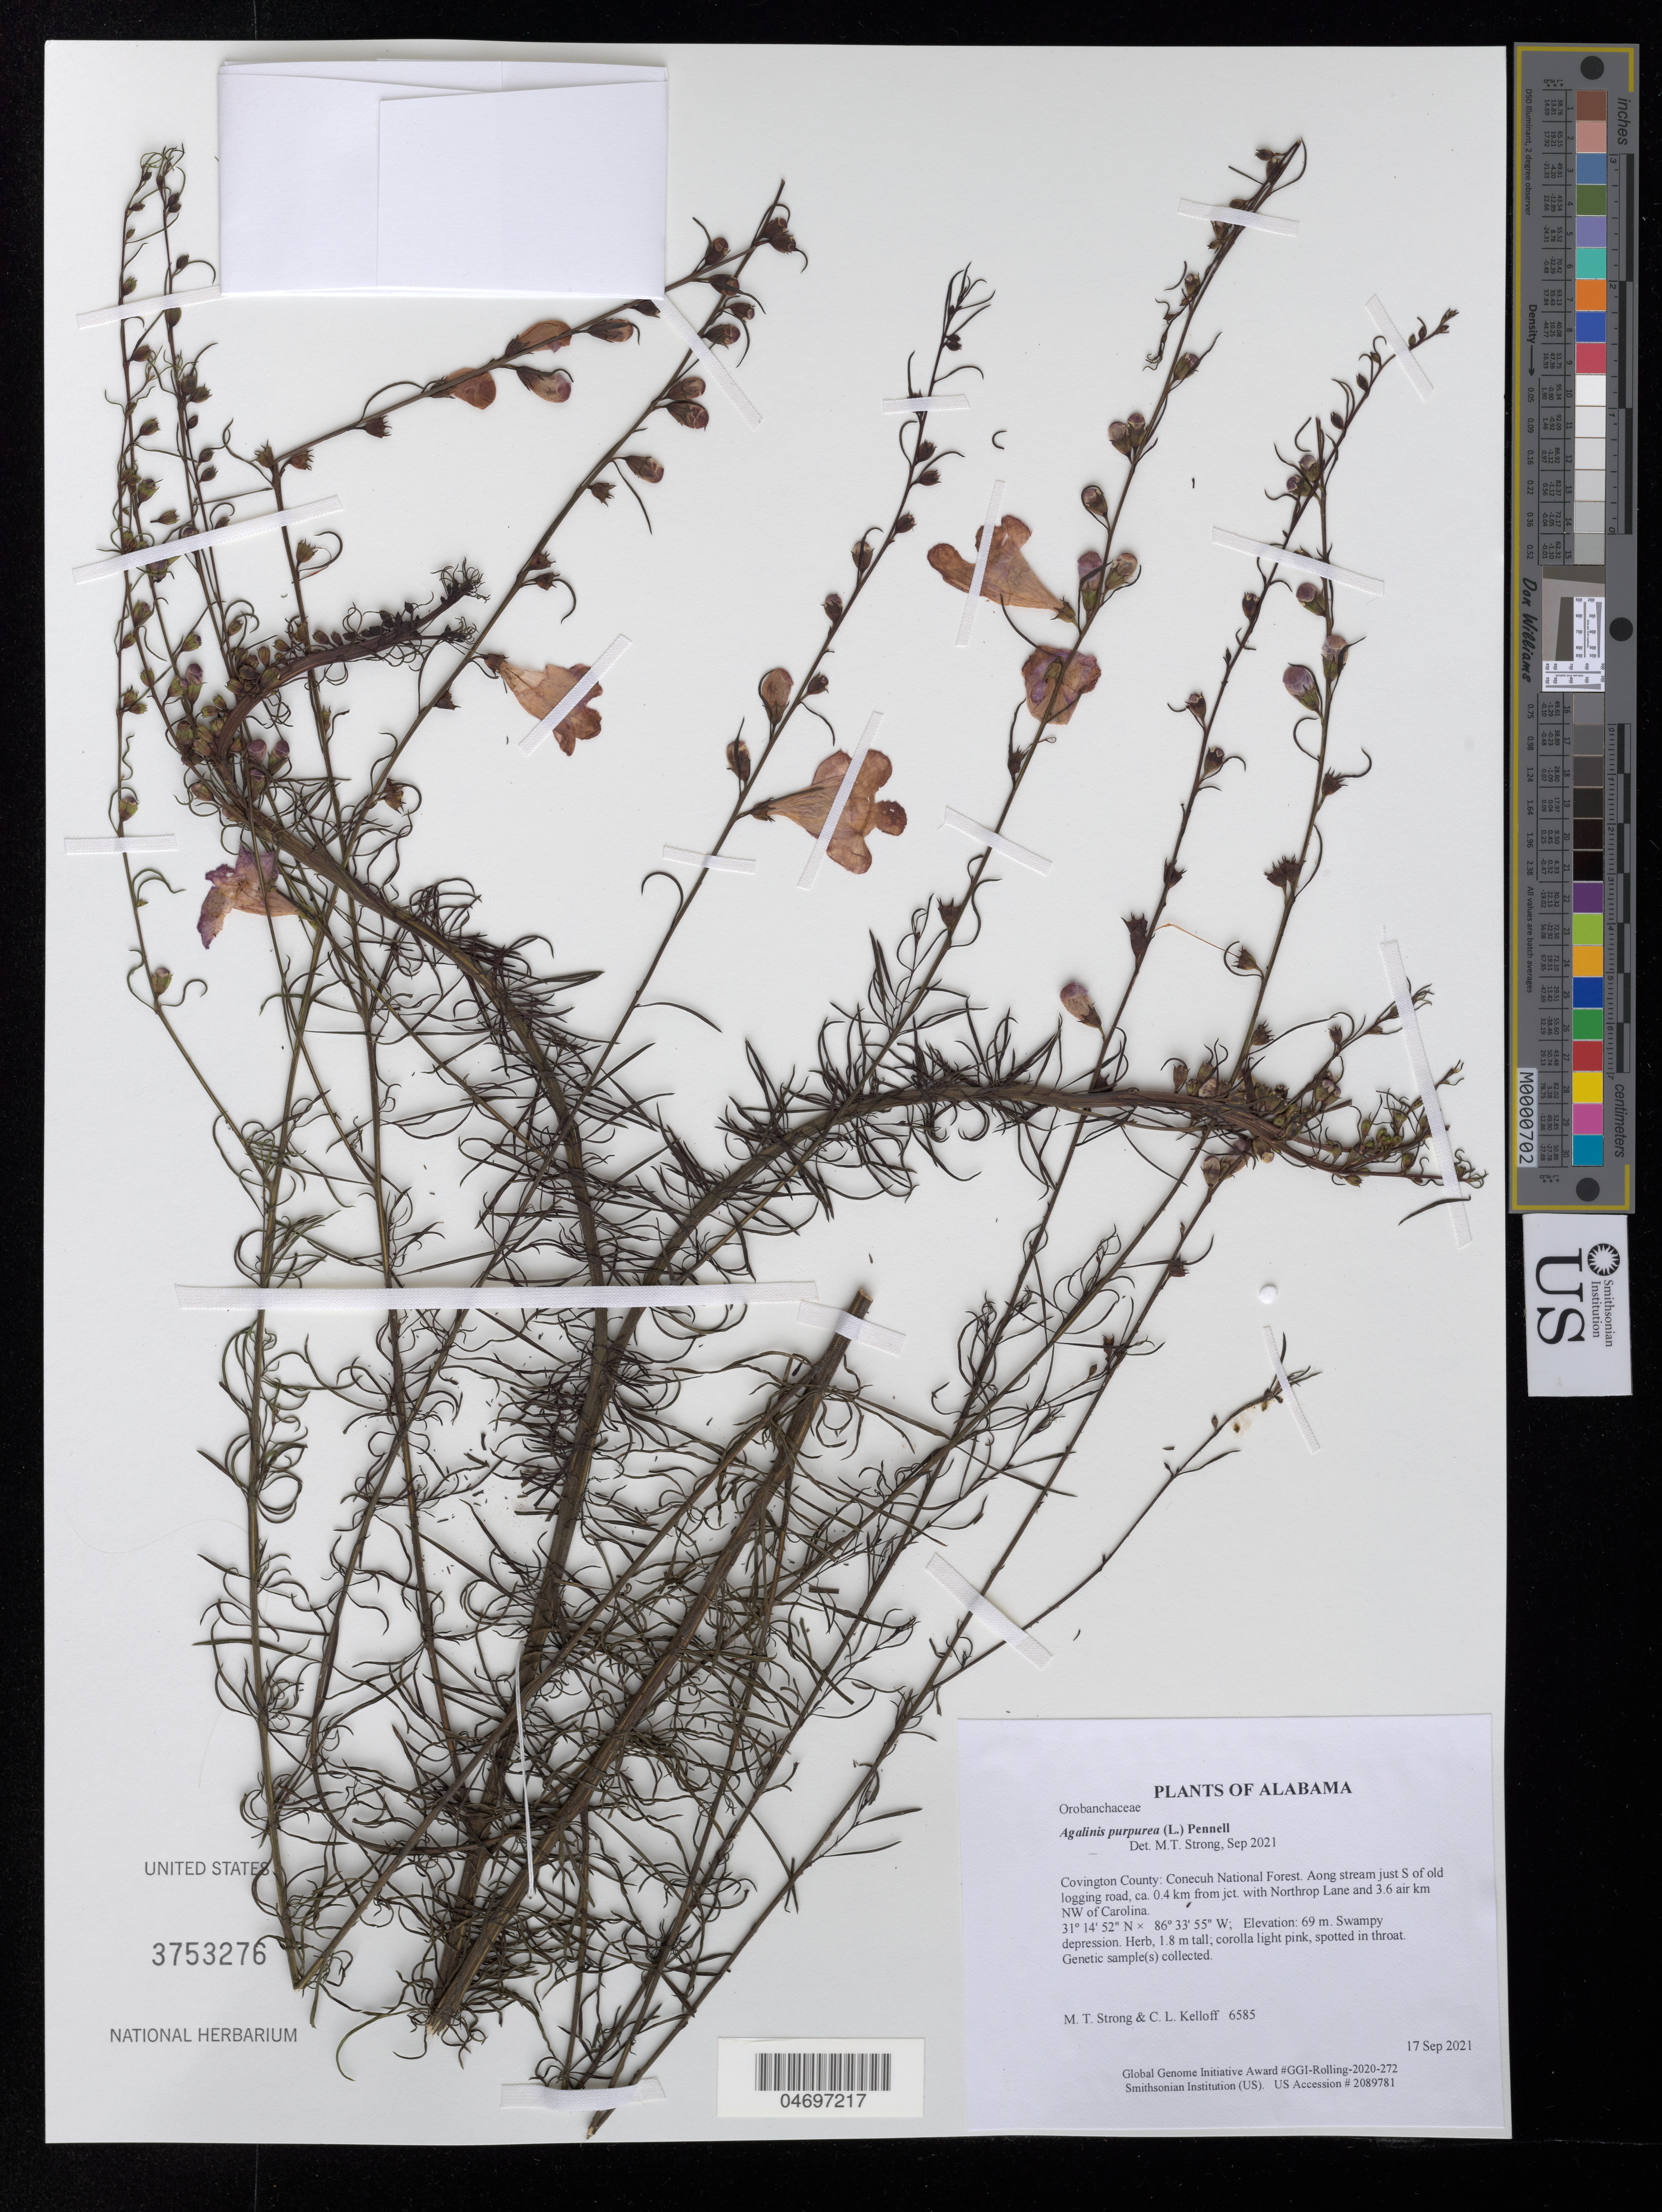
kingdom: Plantae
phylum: Tracheophyta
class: Magnoliopsida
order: Lamiales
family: Orobanchaceae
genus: Agalinis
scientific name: Agalinis purpurea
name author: (L.) Pennell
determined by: Strong, Mark T.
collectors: M. T. Strong & C. L. Kelloff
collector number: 6585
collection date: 2021-09-17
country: United States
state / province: Alabama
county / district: Covington County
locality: Conecuh National Forest. Aong stream just S of old logging road, ca. 0.4 km from jct. with Northrop Lane and 3.6 air km NW of Carolina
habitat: Swampy depression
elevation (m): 69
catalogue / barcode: US 3753276